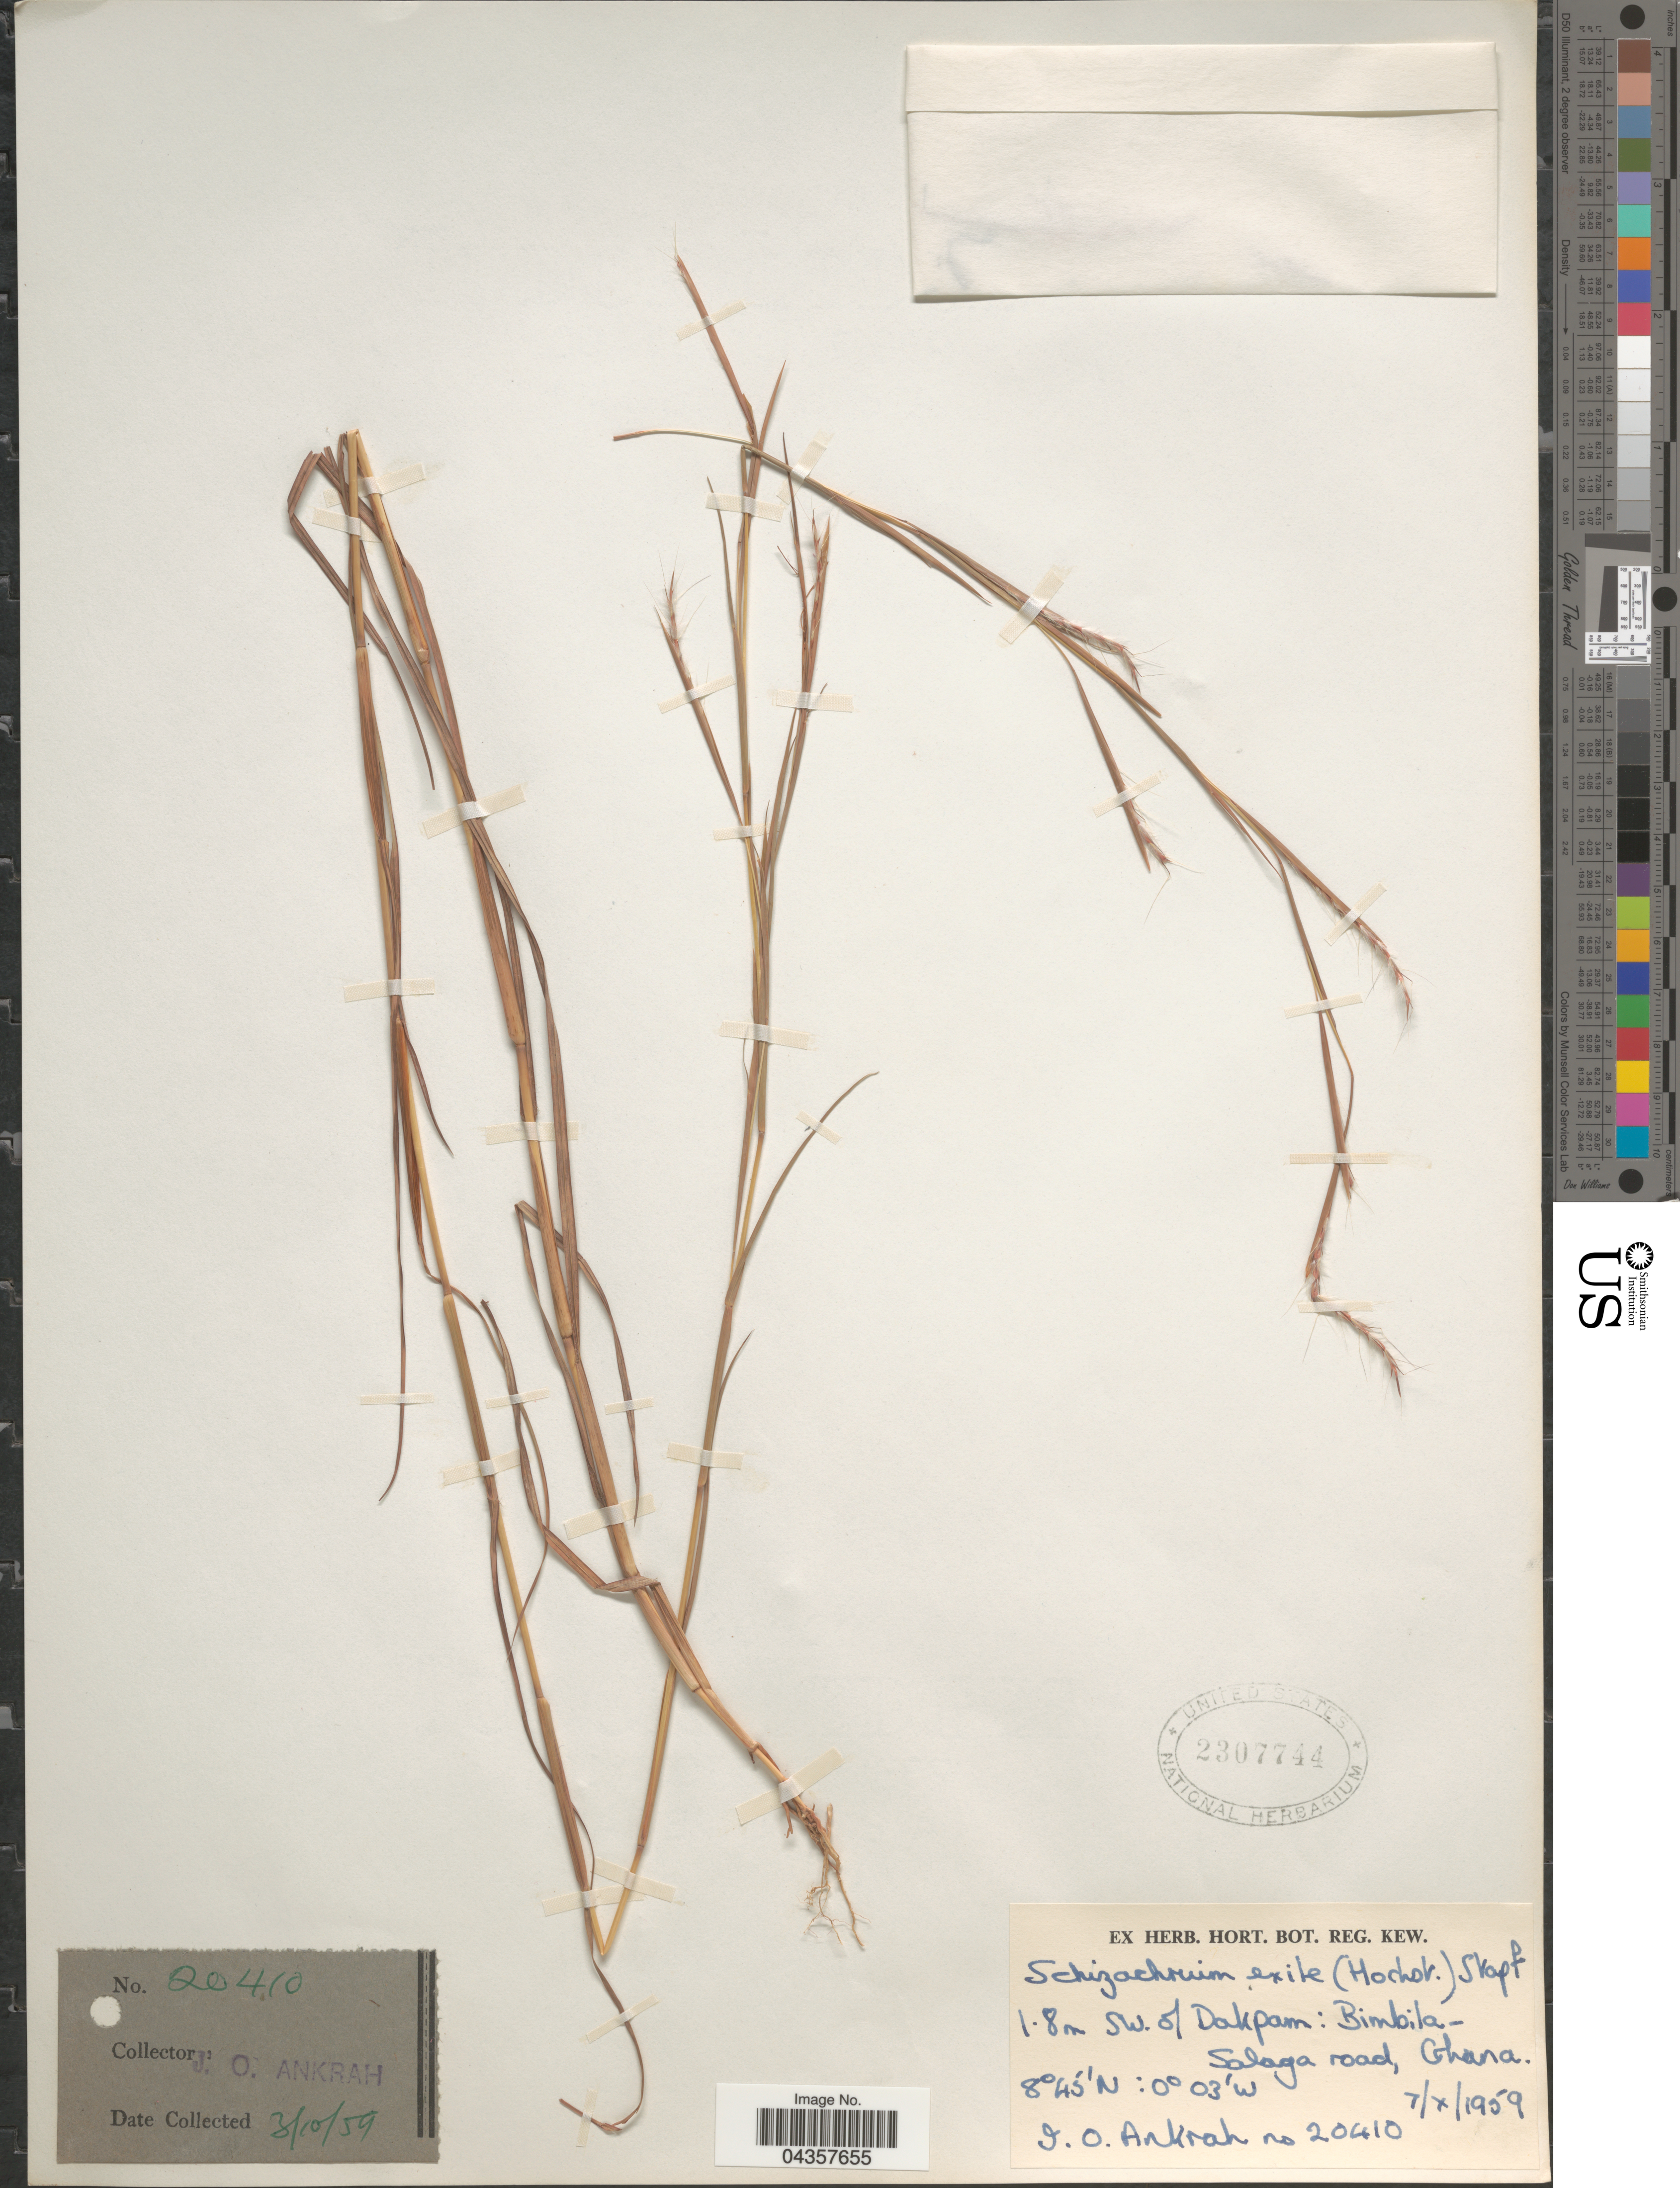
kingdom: Plantae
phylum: Tracheophyta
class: Liliopsida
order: Poales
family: Poaceae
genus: Schizachyrium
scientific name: Schizachyrium exile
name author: (Hochst.) Pilg.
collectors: J. Ankrah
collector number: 20410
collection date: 1959-10-07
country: Ghana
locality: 1.8 m SW. of Dakpam: Bimbila - Salaga road.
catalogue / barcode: US 2307744